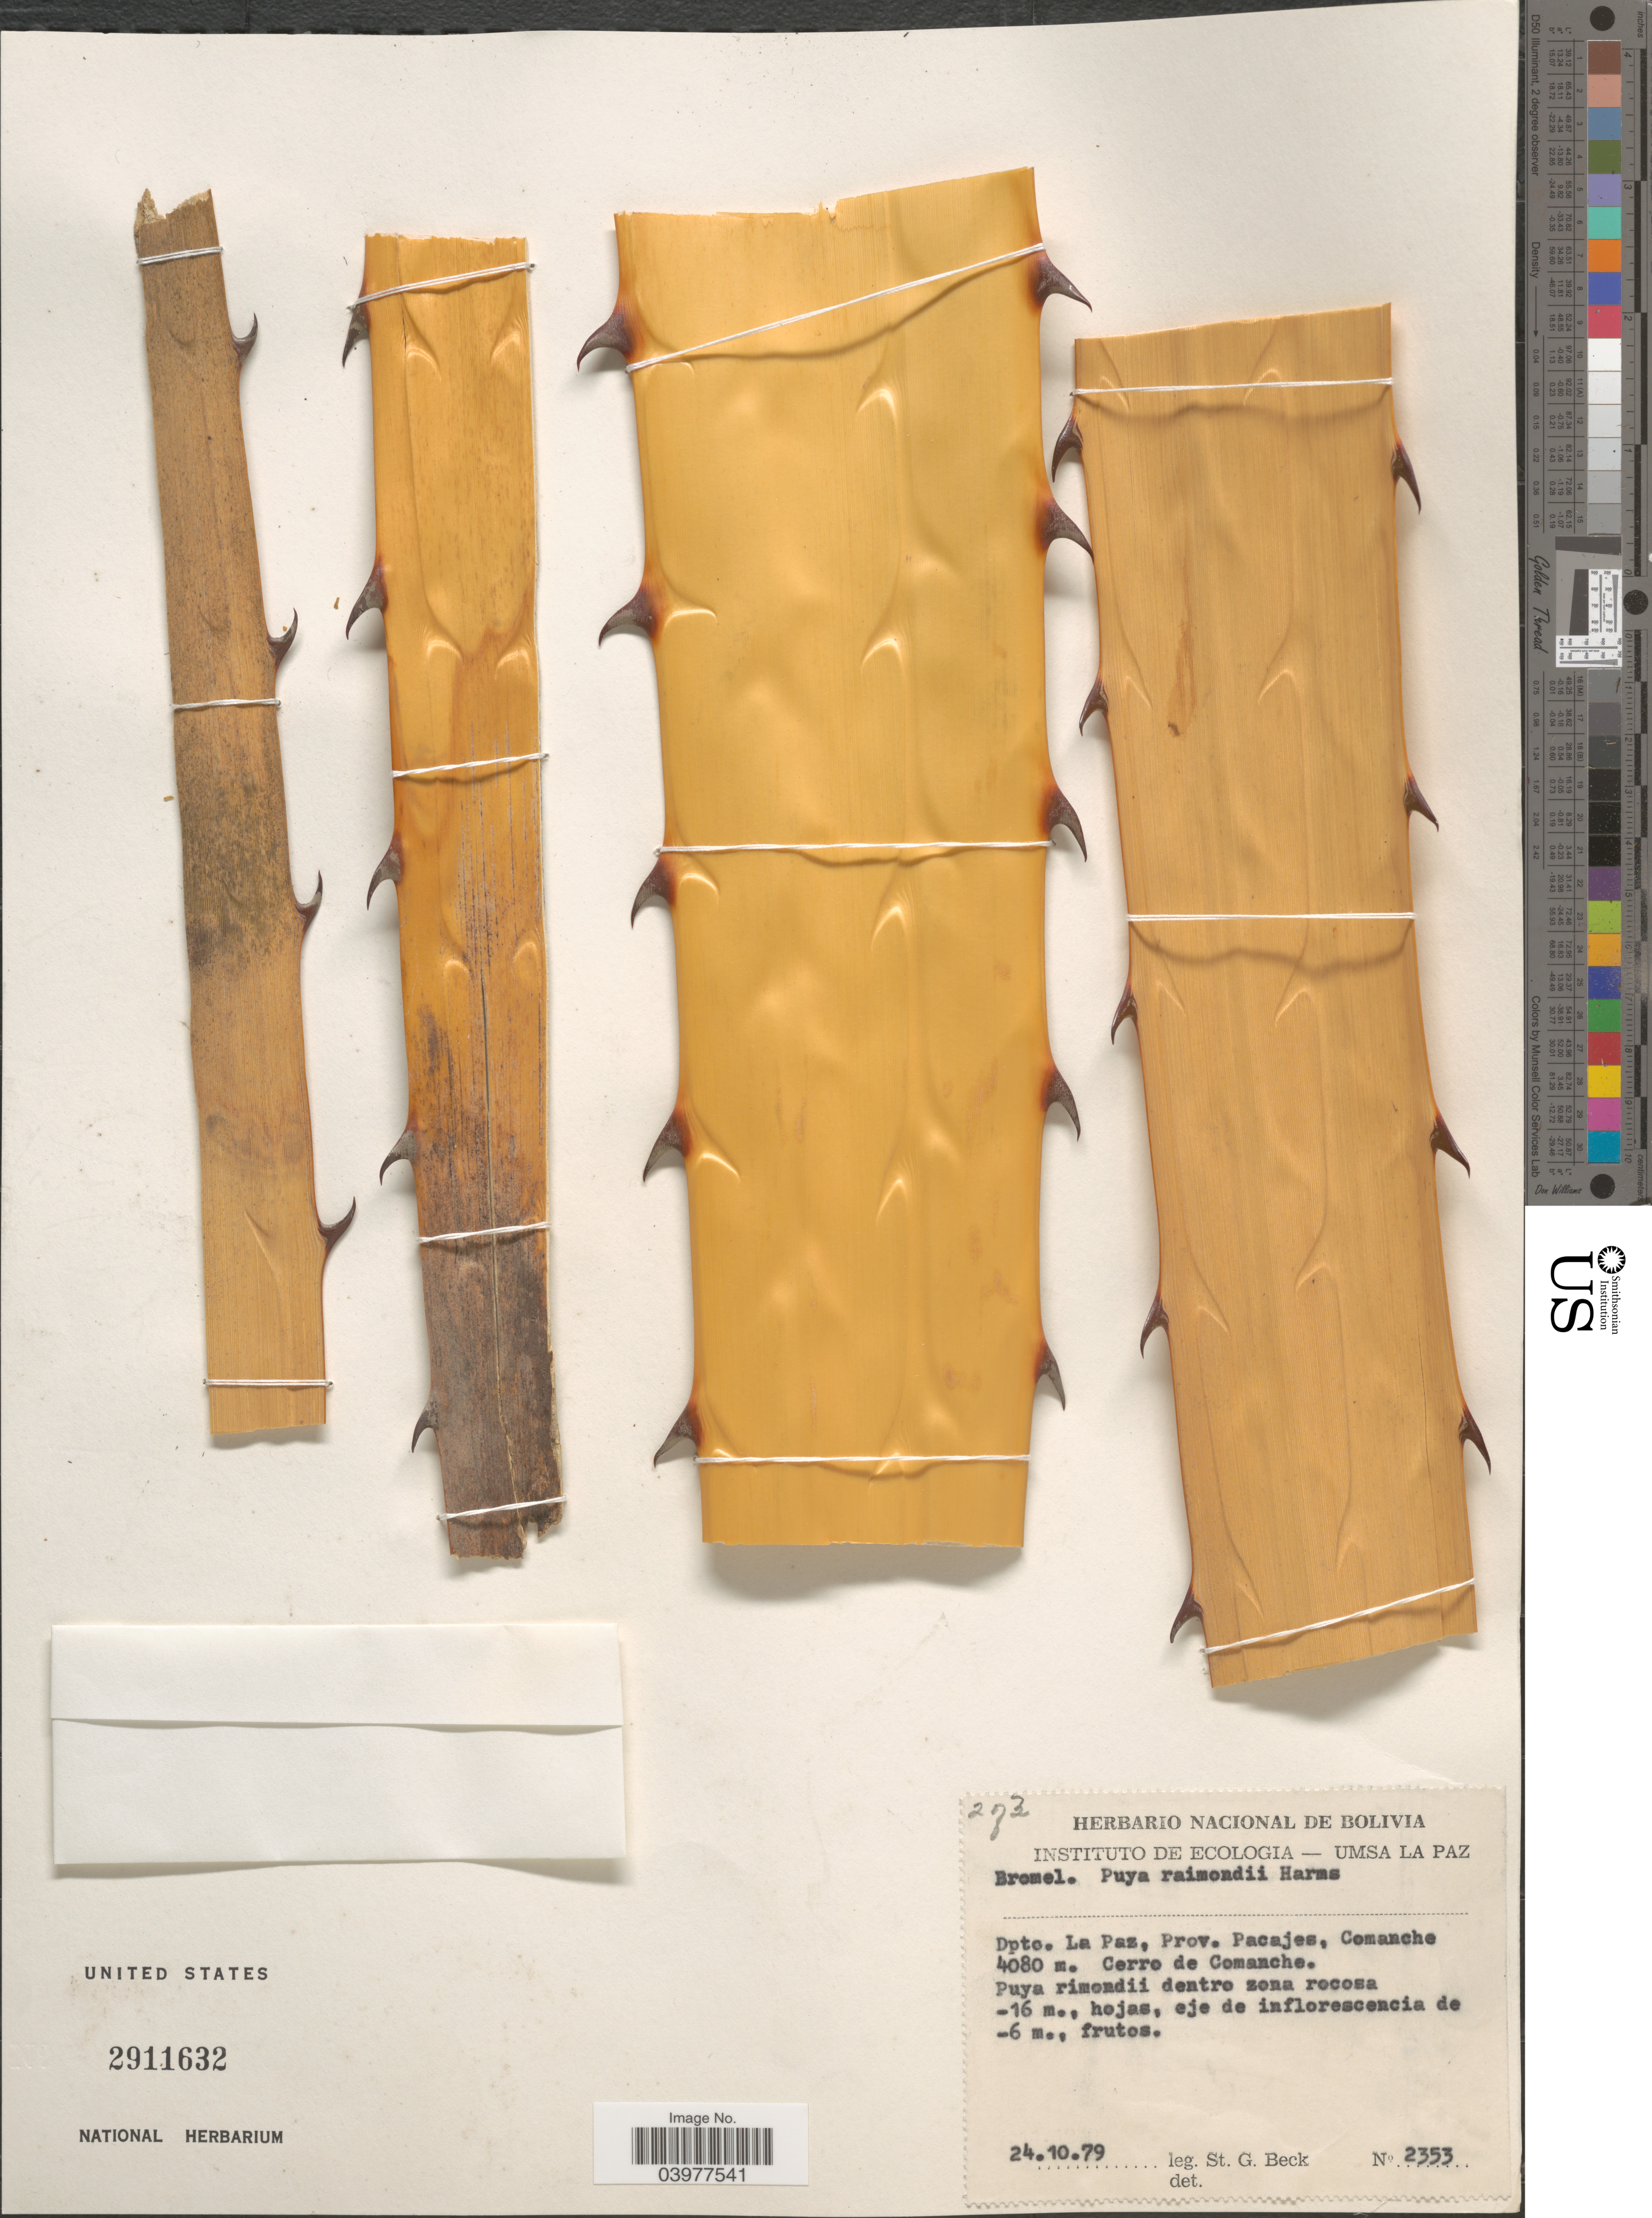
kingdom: Plantae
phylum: Tracheophyta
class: Liliopsida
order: Poales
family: Bromeliaceae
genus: Puya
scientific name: Puya raimondii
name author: Harms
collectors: S. G. Beck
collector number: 2353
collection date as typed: Transcribed d/m/y: 24/10/79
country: Bolivia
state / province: La Paz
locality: Dpto. La Paz, Prov. Pacajes, Comanche. Cerro de Comanche.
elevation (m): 4080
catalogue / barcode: US 2911632